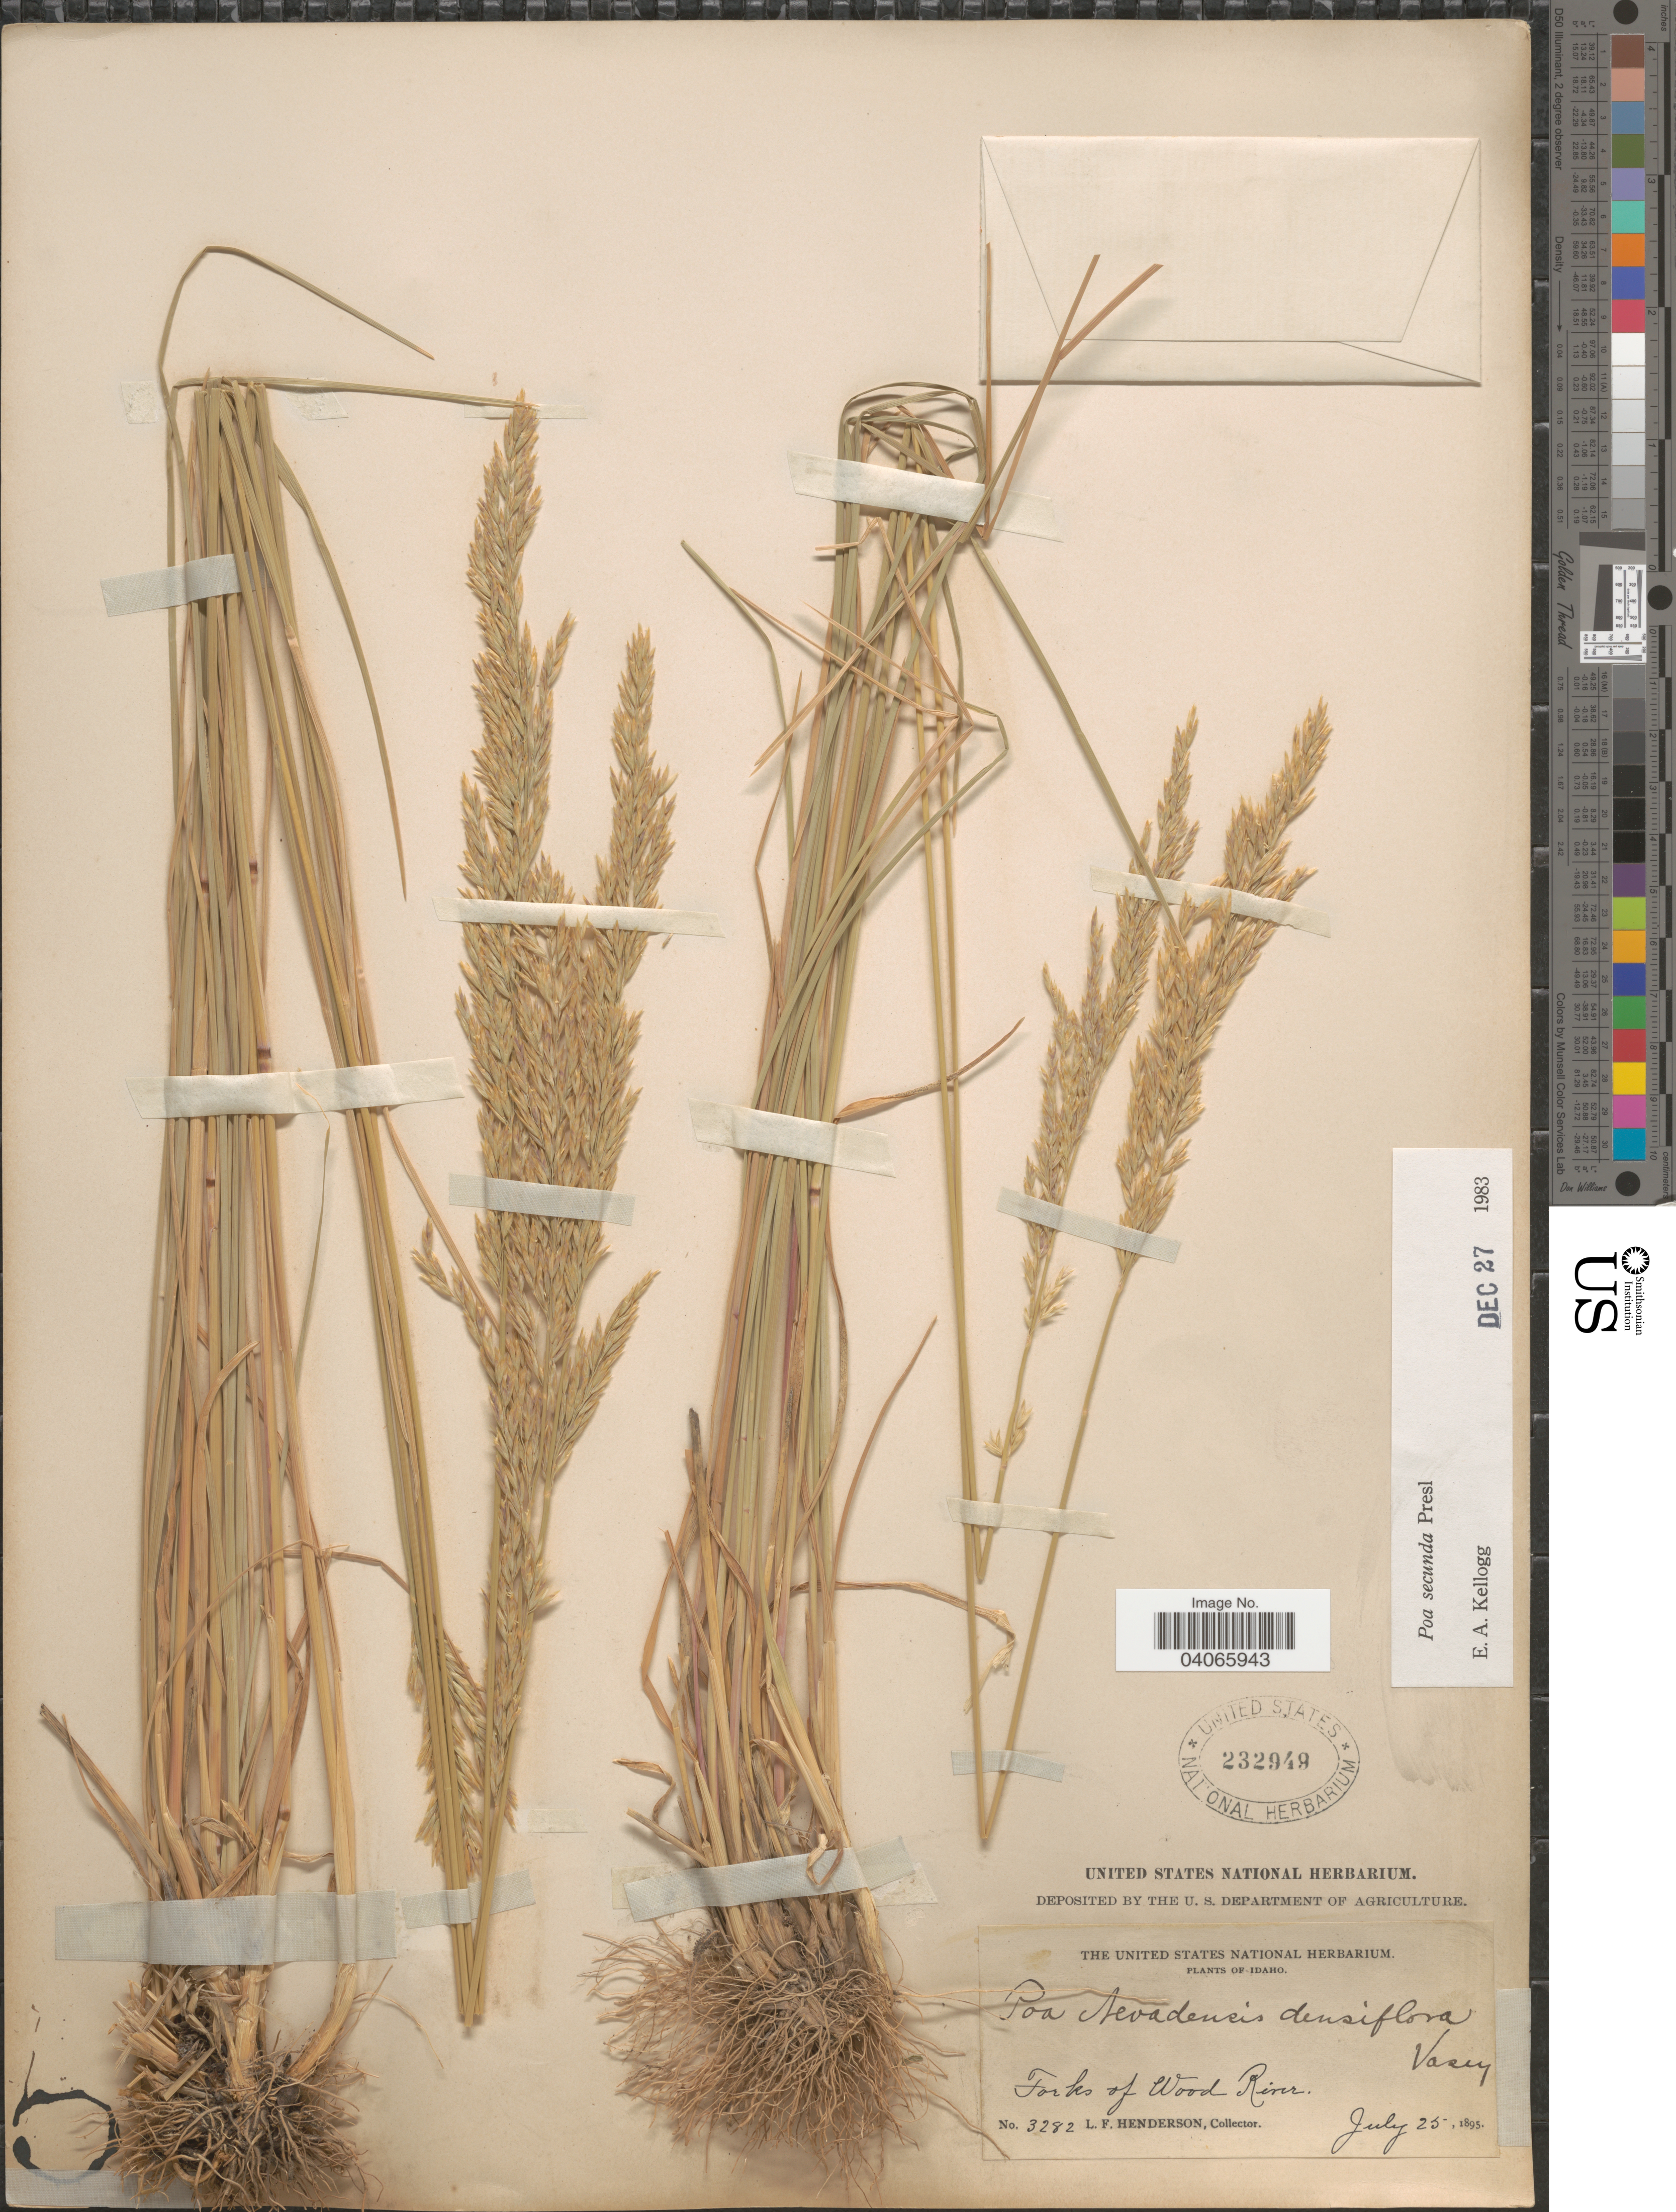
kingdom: Plantae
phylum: Tracheophyta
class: Liliopsida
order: Poales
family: Poaceae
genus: Poa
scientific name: Poa secunda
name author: J. Presl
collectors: L. Henderson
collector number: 3282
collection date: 1895-07-25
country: United States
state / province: Idaho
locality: Forks of Wood River.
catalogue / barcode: US 232949